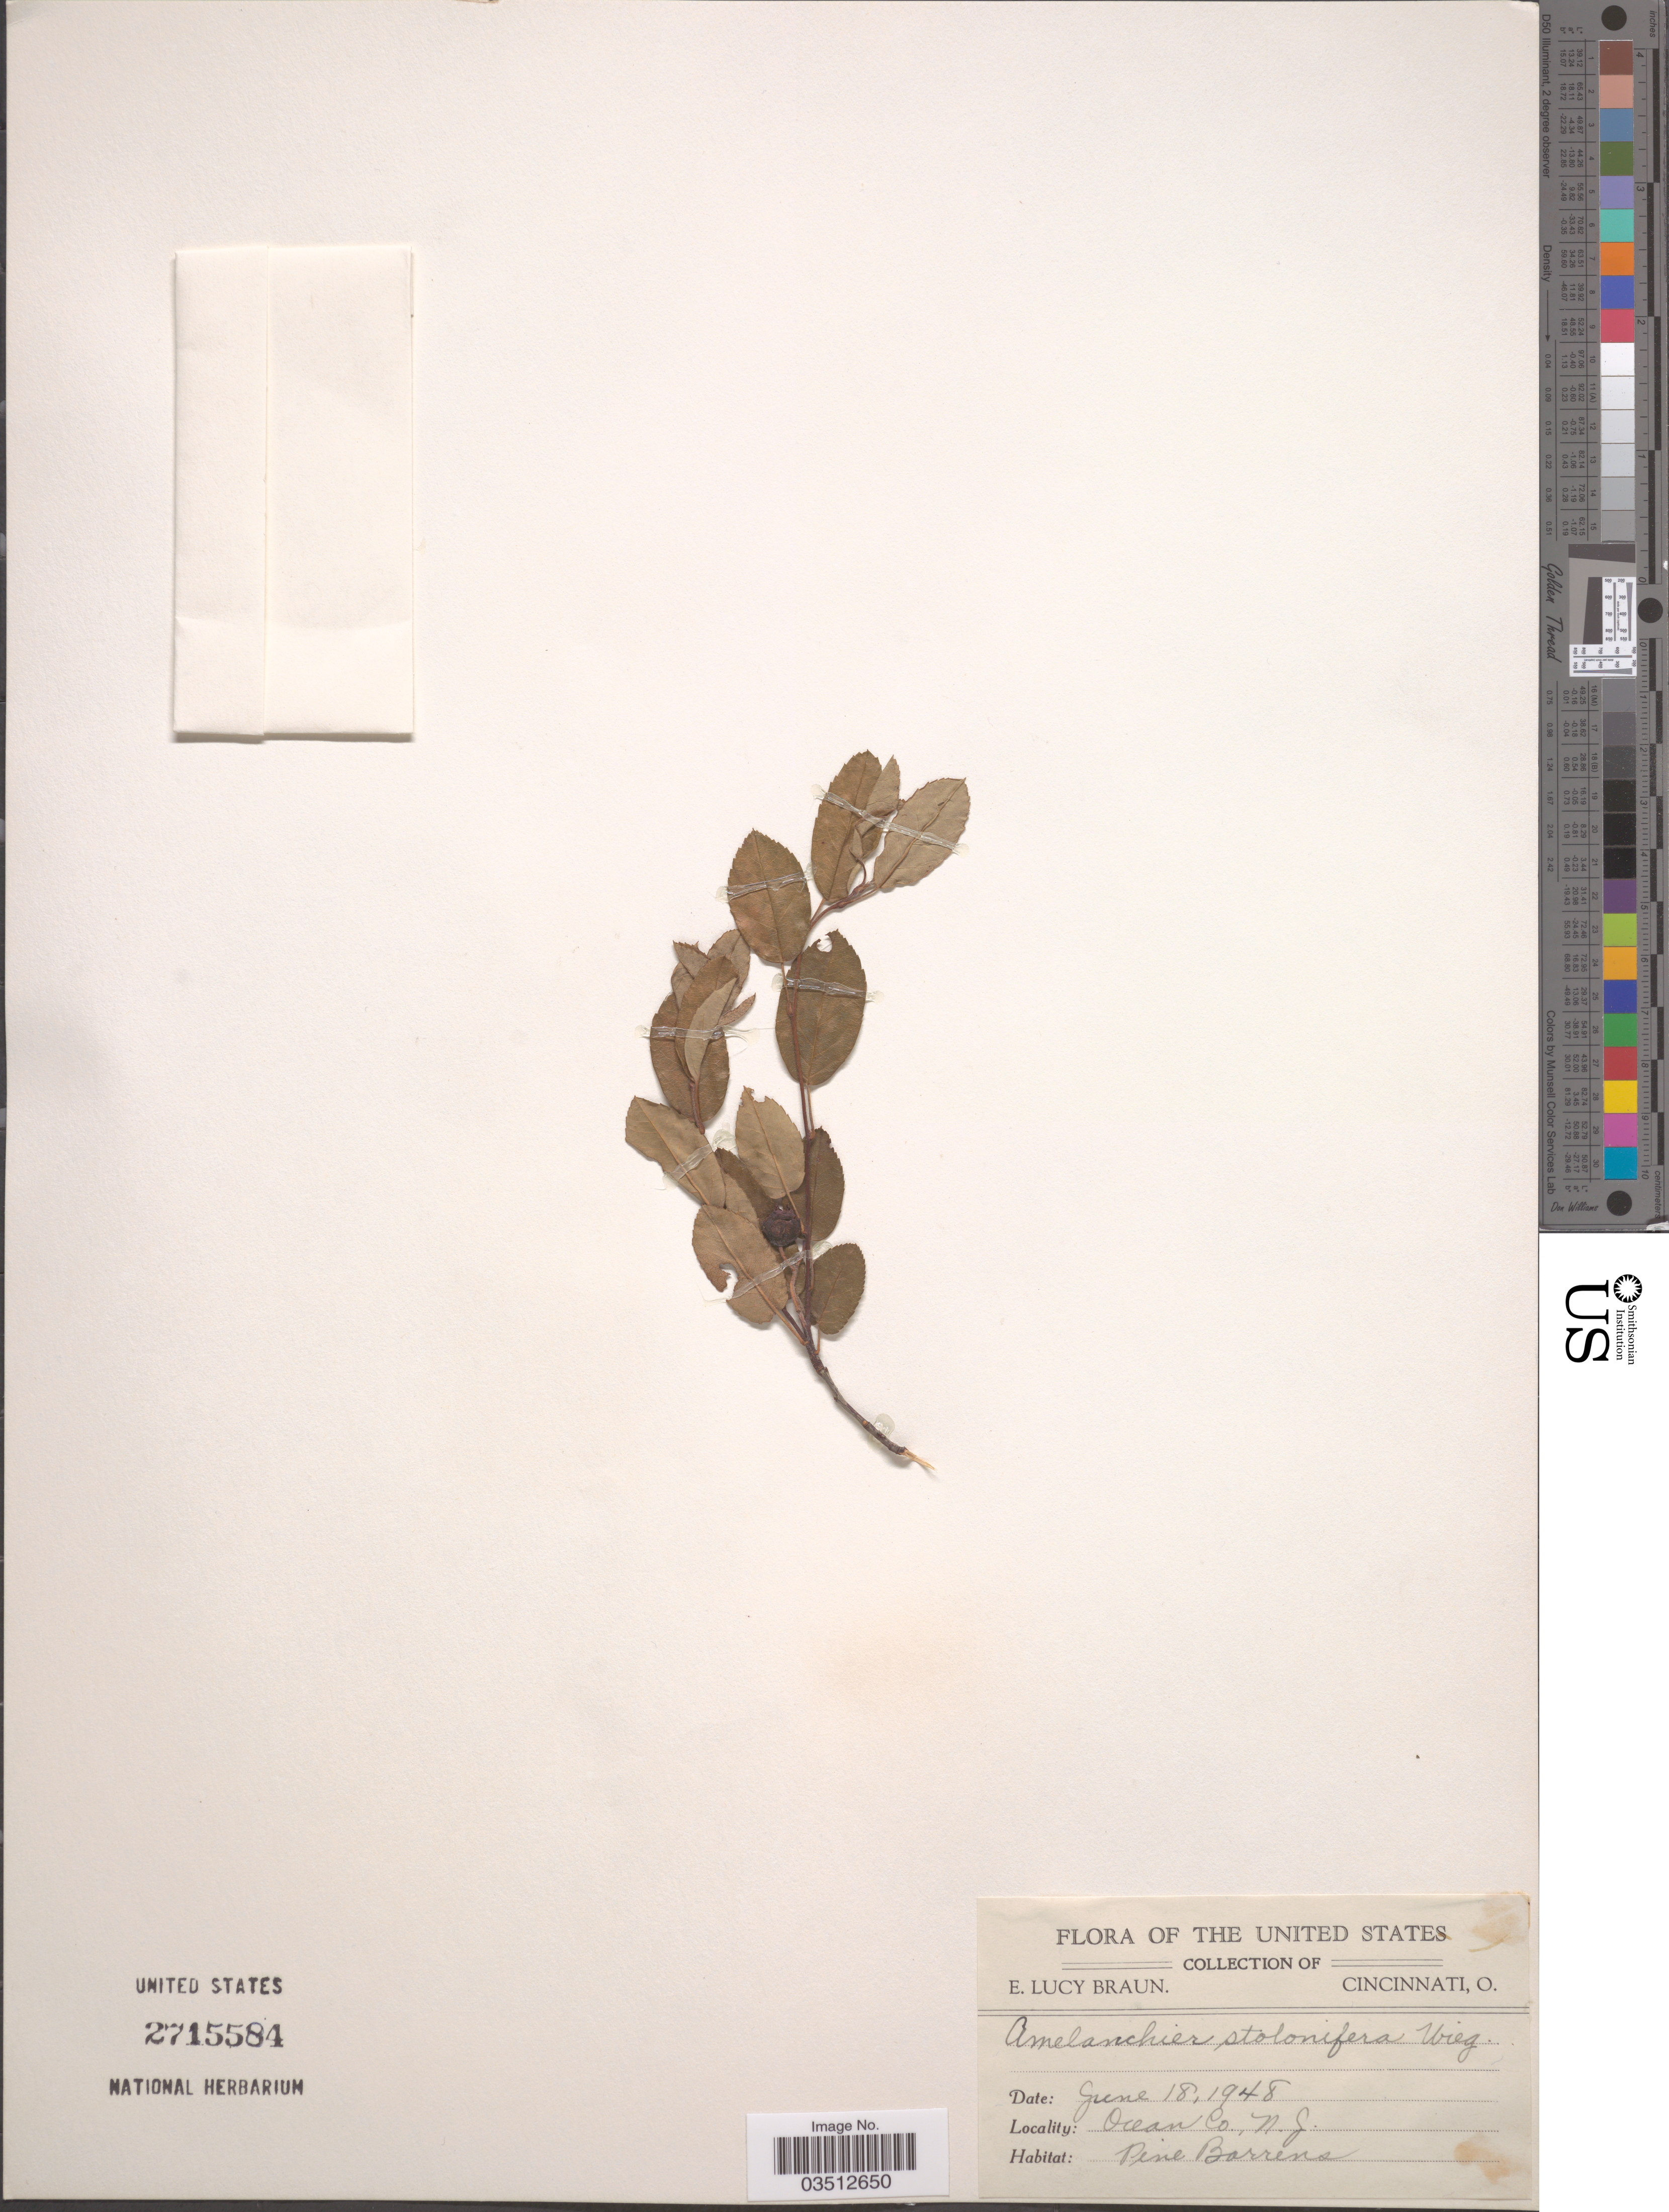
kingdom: Plantae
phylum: Tracheophyta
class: Magnoliopsida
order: Rosales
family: Rosaceae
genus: Amelanchier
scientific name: Amelanchier stolonifera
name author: Wiegand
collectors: E. L. Braun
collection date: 1948-06-18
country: United States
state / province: New Jersey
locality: Ocean Co.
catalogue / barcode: US 2715584